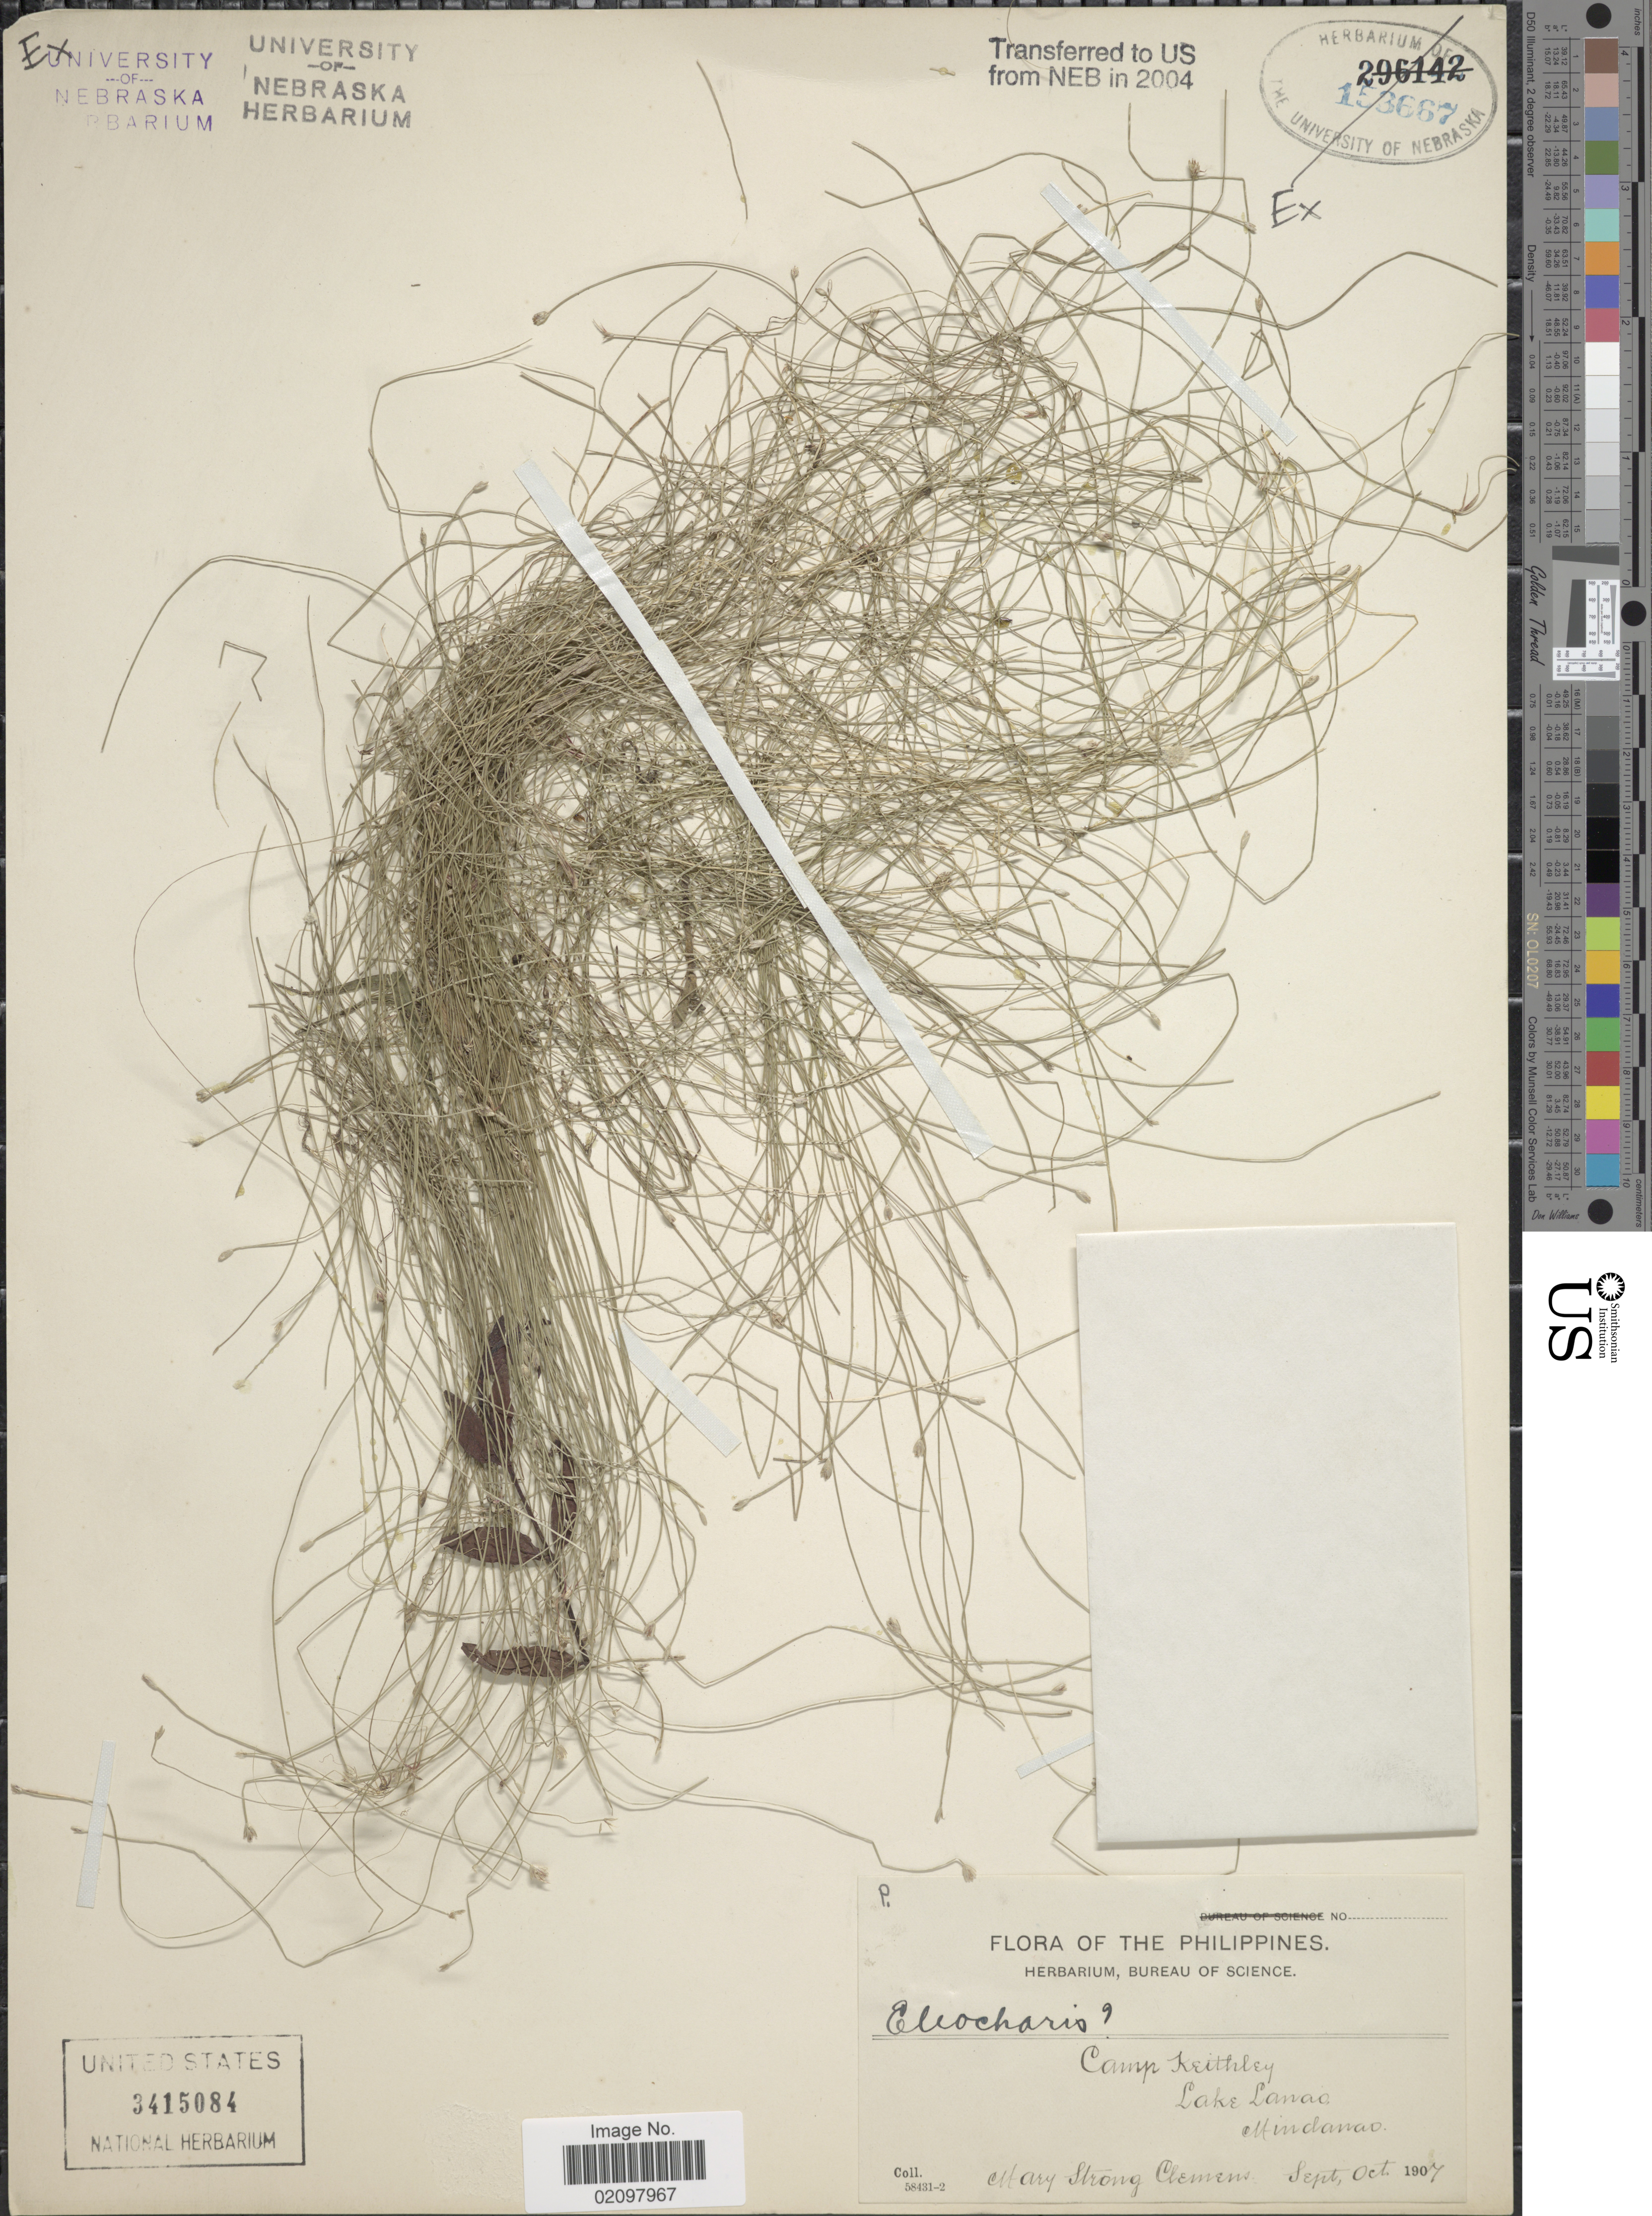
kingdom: Plantae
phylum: Tracheophyta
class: Liliopsida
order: Poales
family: Cyperaceae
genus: Eleocharis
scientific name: Eleocharis sp.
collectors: M. S. Clemens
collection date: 1907-09/1907-10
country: Philippines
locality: Camp Keithley, Lake Lanao, Mindanao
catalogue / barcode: US 3415084